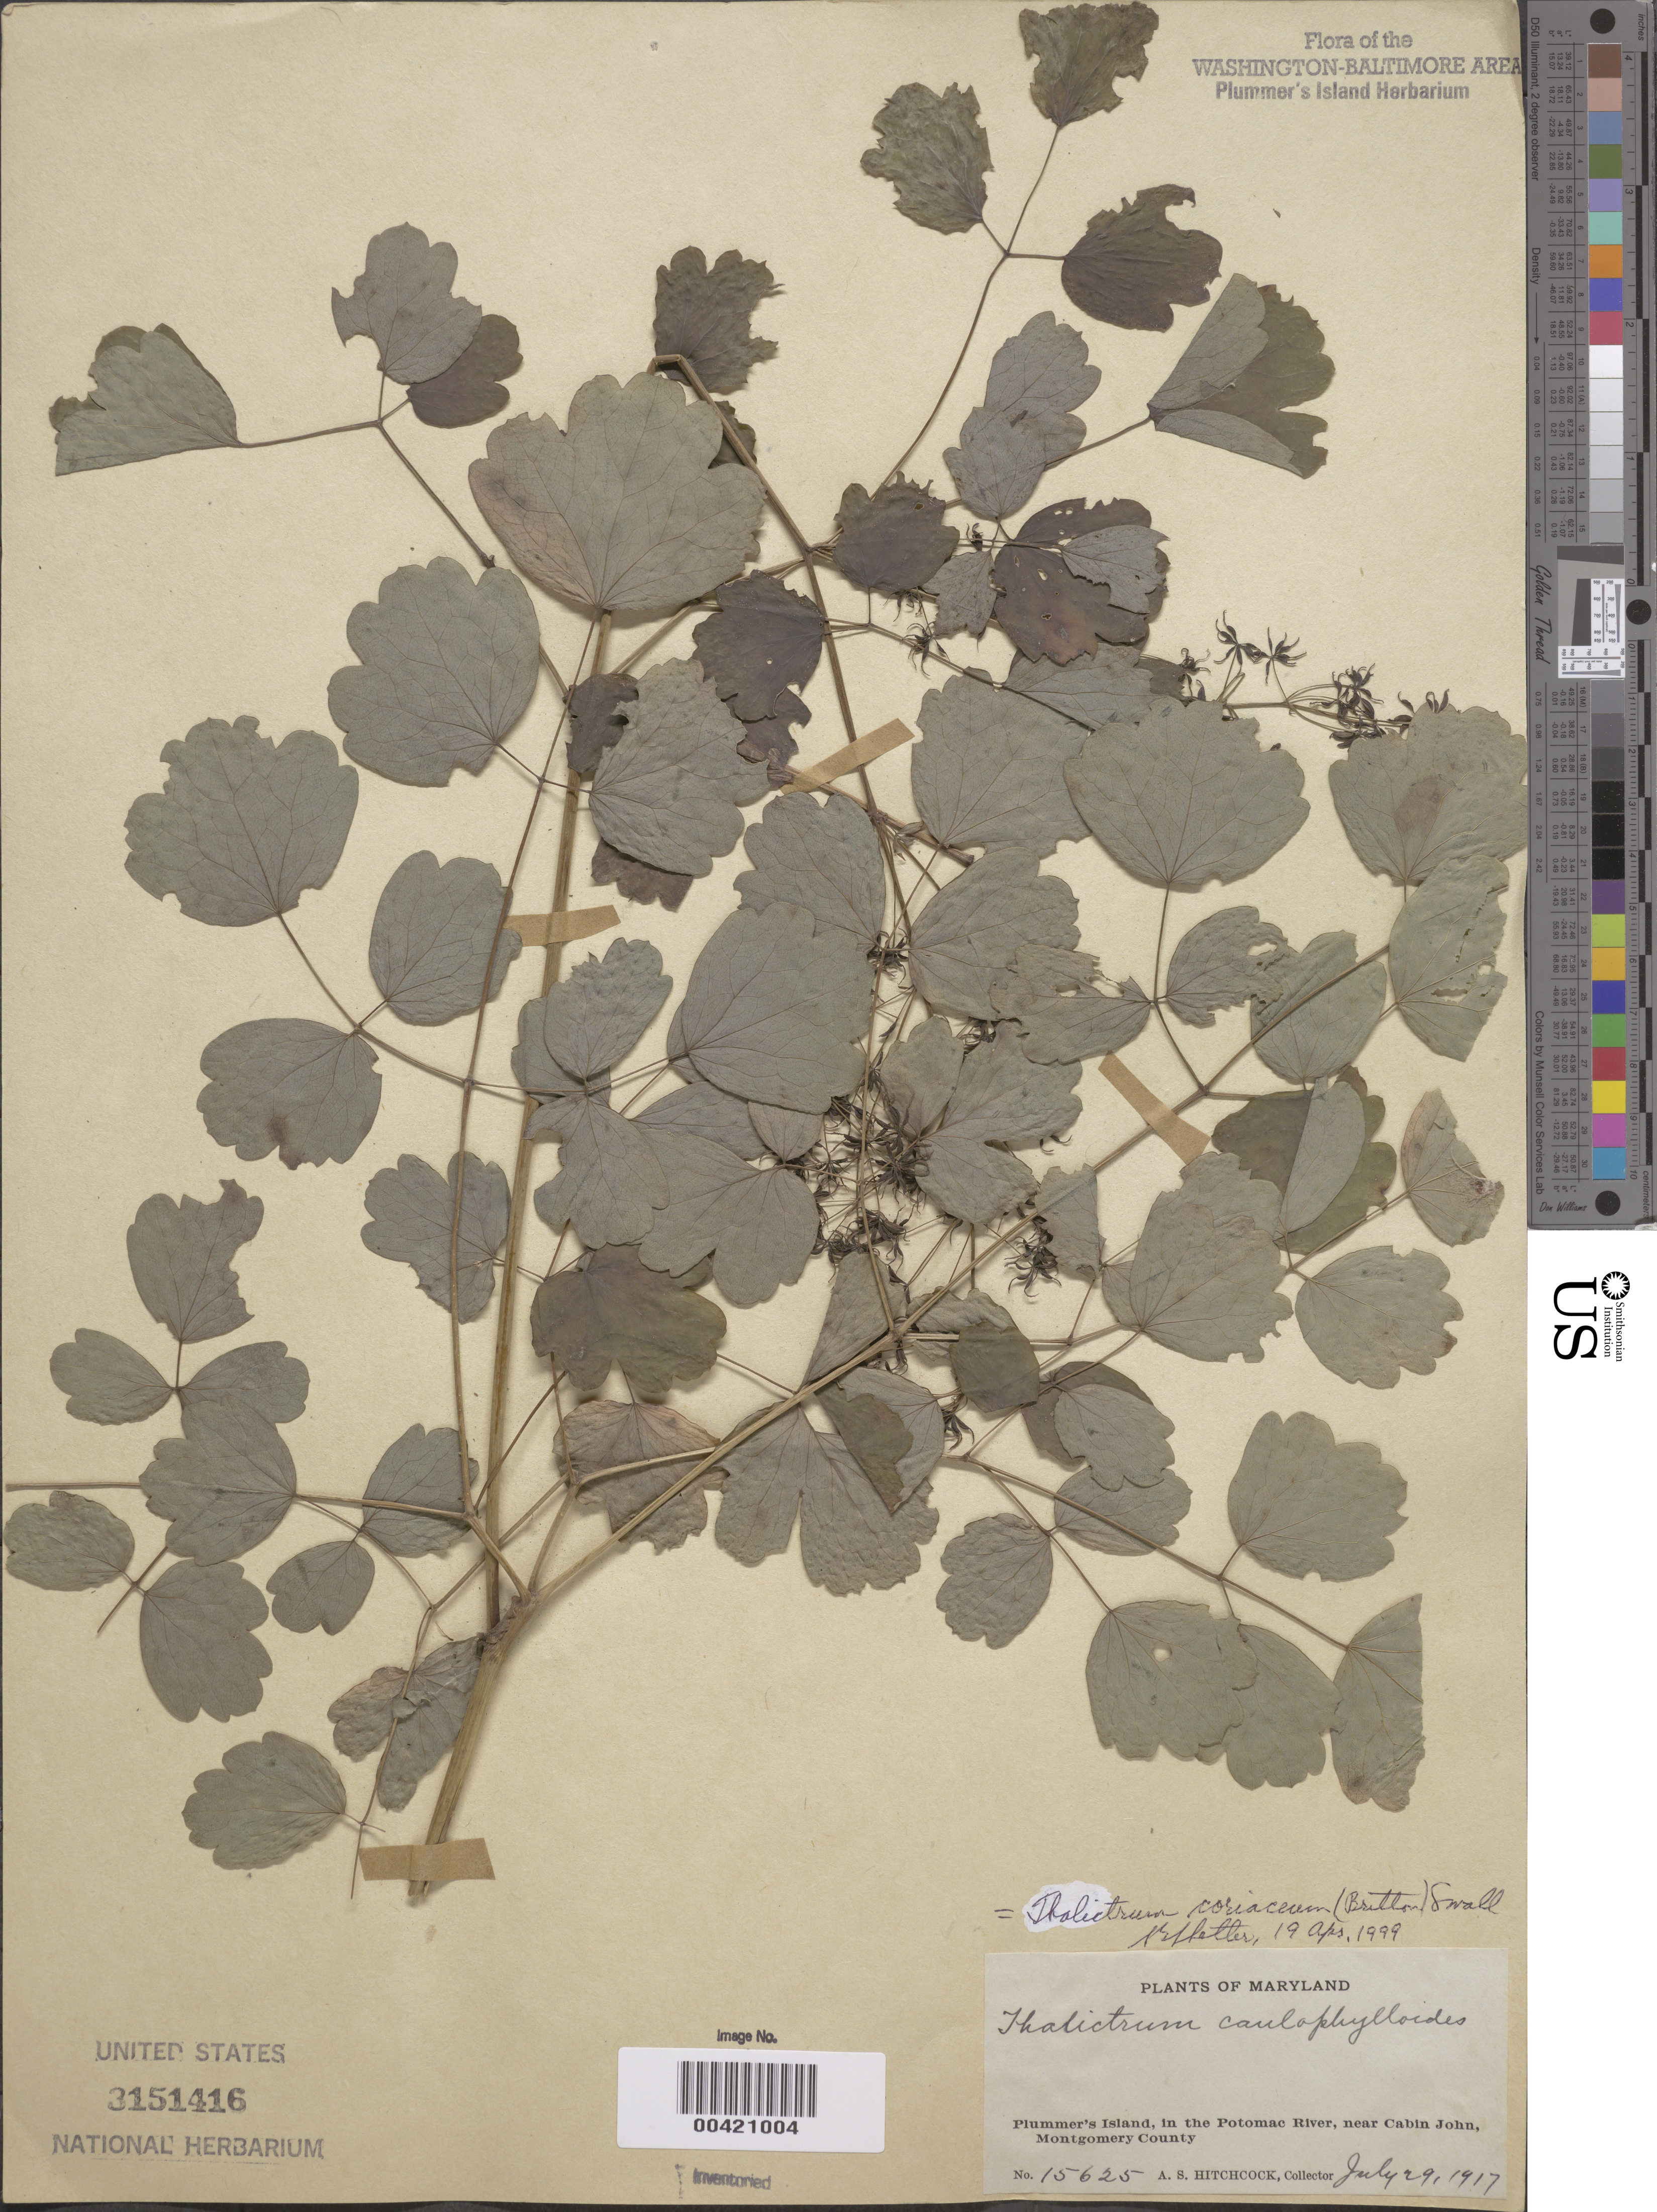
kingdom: Plantae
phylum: Tracheophyta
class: Magnoliopsida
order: Ranunculales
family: Ranunculaceae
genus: Thalictrum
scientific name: Thalictrum coriaceum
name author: (Britton) Small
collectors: A. S. Hitchcock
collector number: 15625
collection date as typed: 29 Jul 1917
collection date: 1917-07-29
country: United States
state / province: Maryland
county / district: Montgomery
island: Plummers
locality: Plummer's Island C. & O. Canal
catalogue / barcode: US 3151416